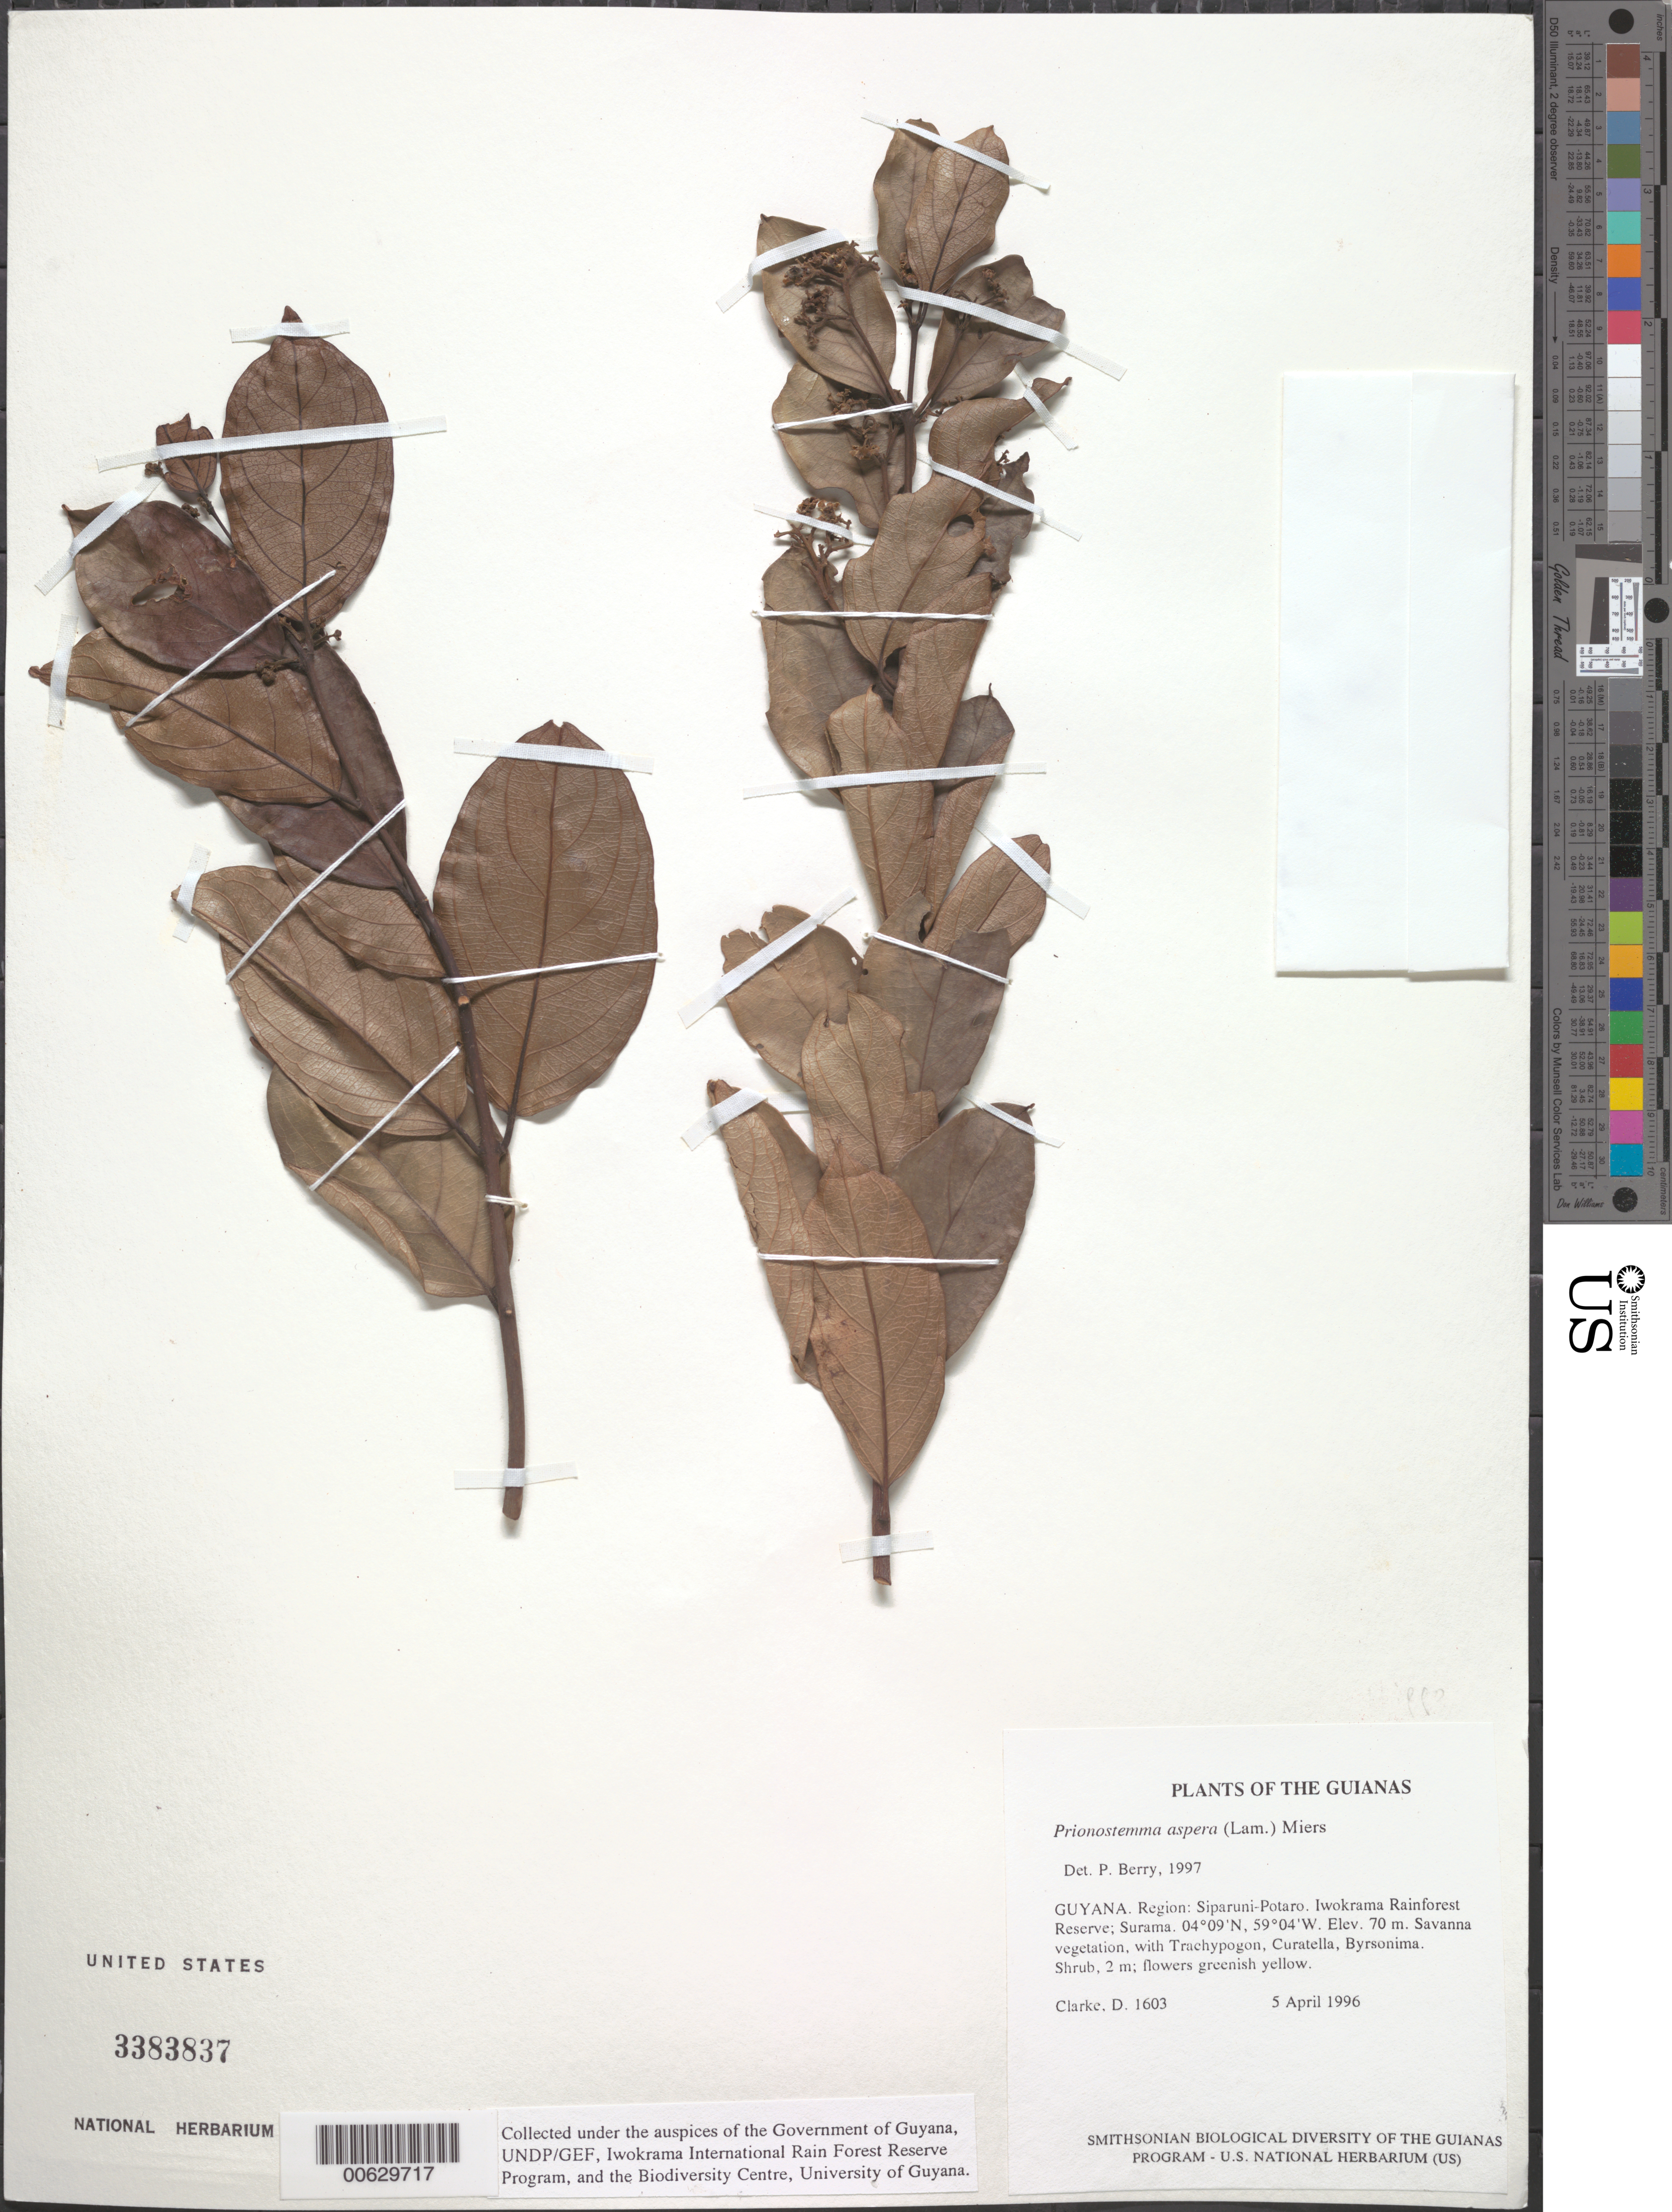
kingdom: Plantae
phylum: Tracheophyta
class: Magnoliopsida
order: Celastrales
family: Celastraceae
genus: Prionostemma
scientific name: Prionostemma aspera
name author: (Lam.) Miers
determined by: Berry, P. E., (WIS), University of Wisconsin - Madison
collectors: H. D. Clarke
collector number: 1603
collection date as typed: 5 April 1996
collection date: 1996-04-05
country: Guyana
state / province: Potaro-Siparuni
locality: Iwokrama Rainforest Reserve; Surama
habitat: Savanna vegetation, with Trachypogon, Curatella, Byrsonima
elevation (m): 70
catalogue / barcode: US 3383837